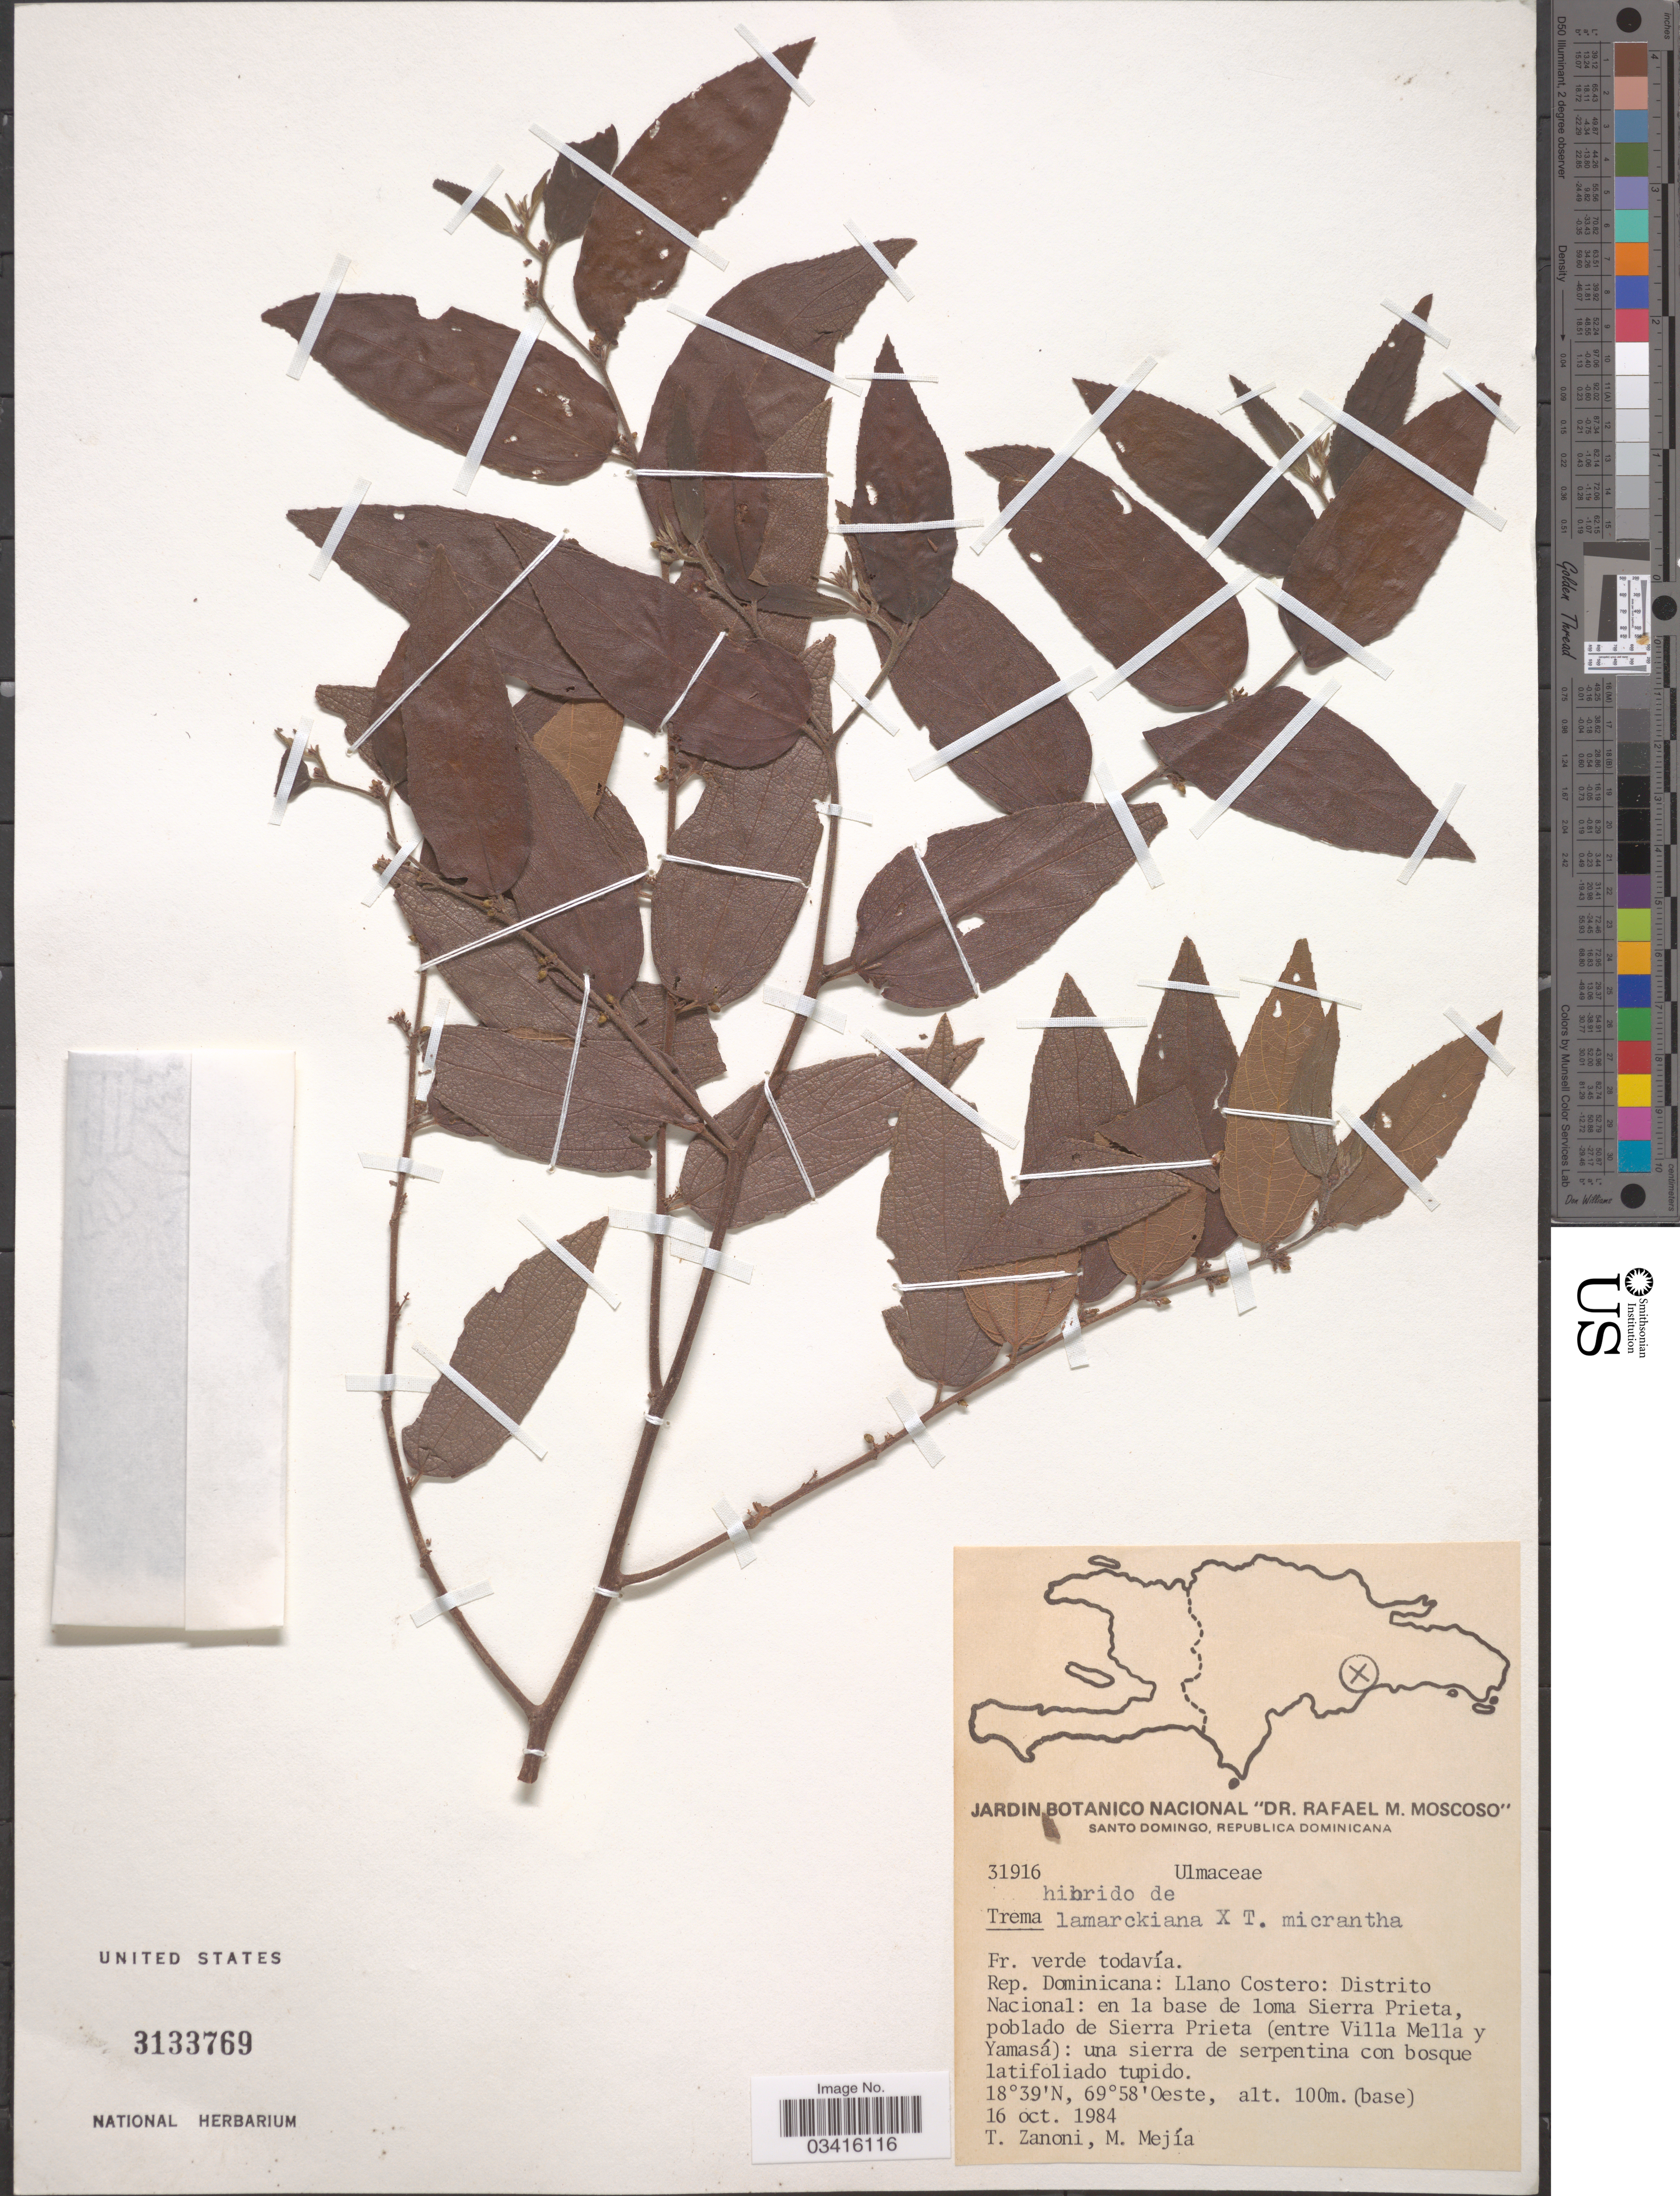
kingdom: Plantae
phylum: Tracheophyta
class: Magnoliopsida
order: Rosales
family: Cannabaceae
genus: Trema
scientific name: Trema lamarckianum x T. micranthum (L.) Blume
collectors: T. Zanoni & M. Mejia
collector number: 31916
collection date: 1984-10-16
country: Dominican Republic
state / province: Distrito Nacional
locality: Llano Costero: en la base de loma Sierra Prieta, poblado de Sierra Prieta (entre Villa Mella y Yamasá).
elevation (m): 100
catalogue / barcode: US 3133769